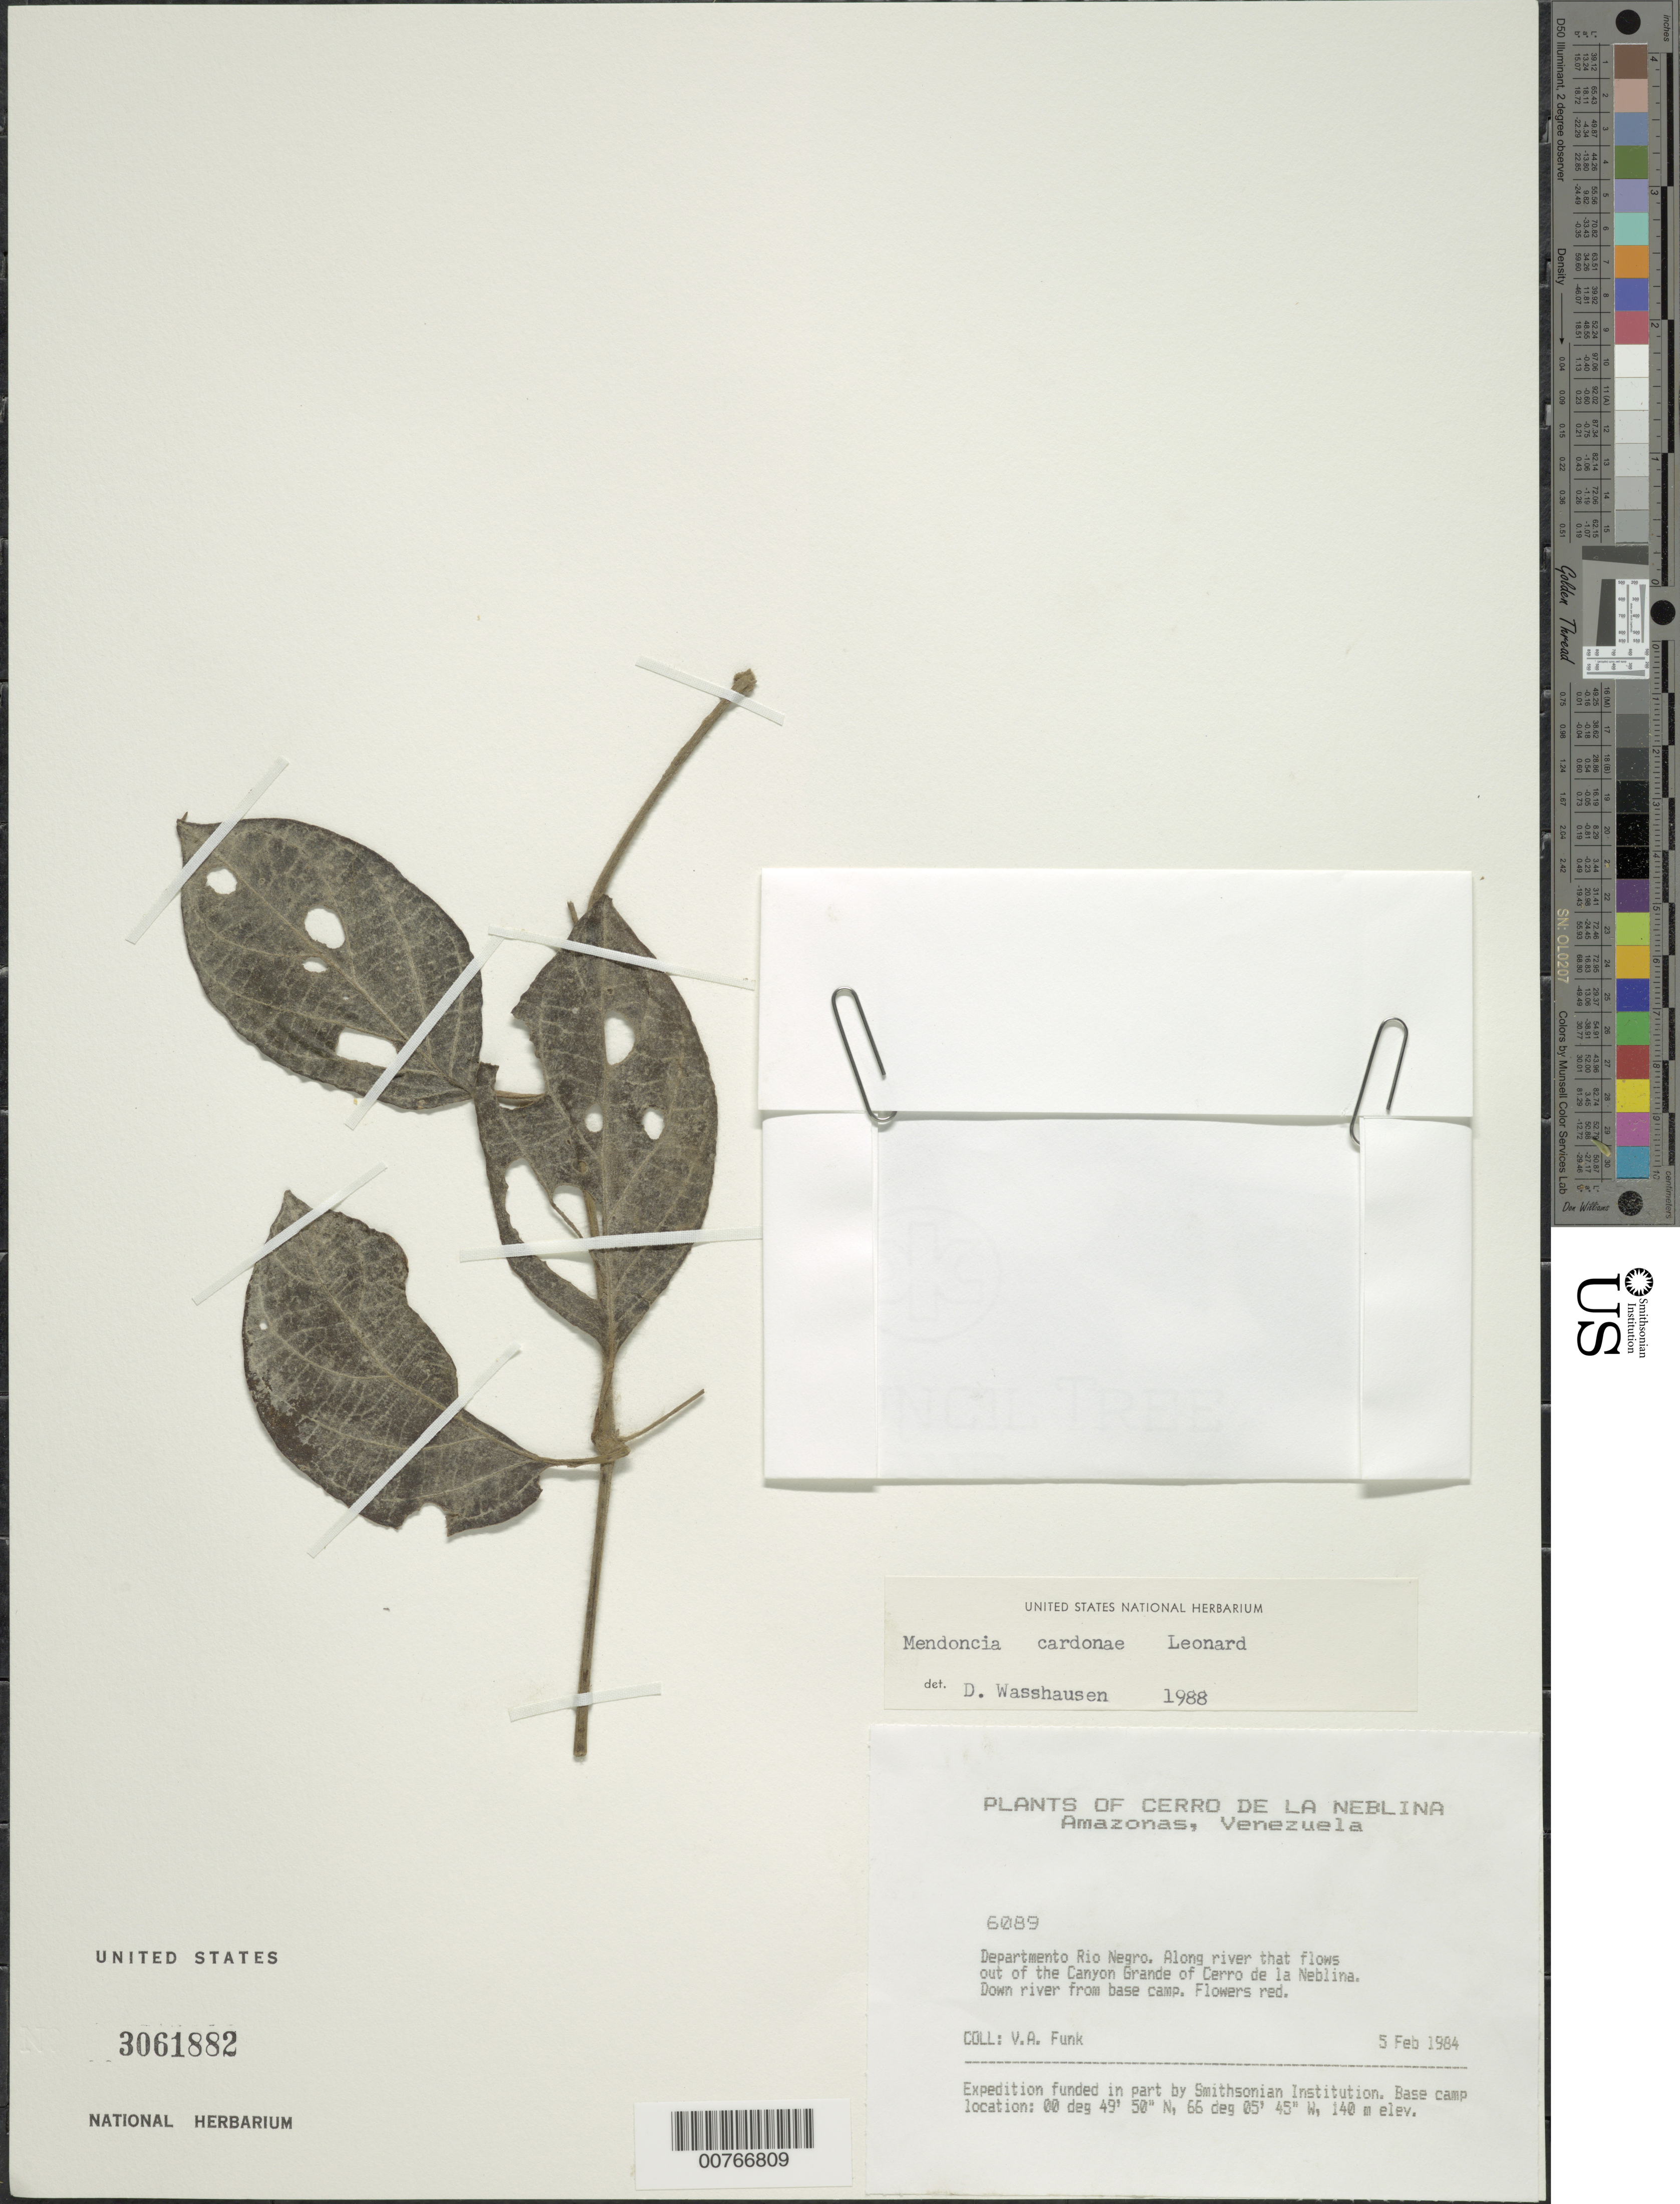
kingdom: Plantae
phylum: Tracheophyta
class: Magnoliopsida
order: Lamiales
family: Acanthaceae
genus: Mendoncia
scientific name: Mendoncia cardonae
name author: Leonard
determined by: Wasshausen, Dieter C., (BOT), Smithsonian Institution - National Museum of Natural History (UNITED STATES)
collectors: V. Funk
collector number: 6089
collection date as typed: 5-Feb-84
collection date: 1984-02-05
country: Venezuela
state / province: Amazonas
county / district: Río Negro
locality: Canyon Grande, Cerro de la Neblina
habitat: Down river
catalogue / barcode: US 3061882